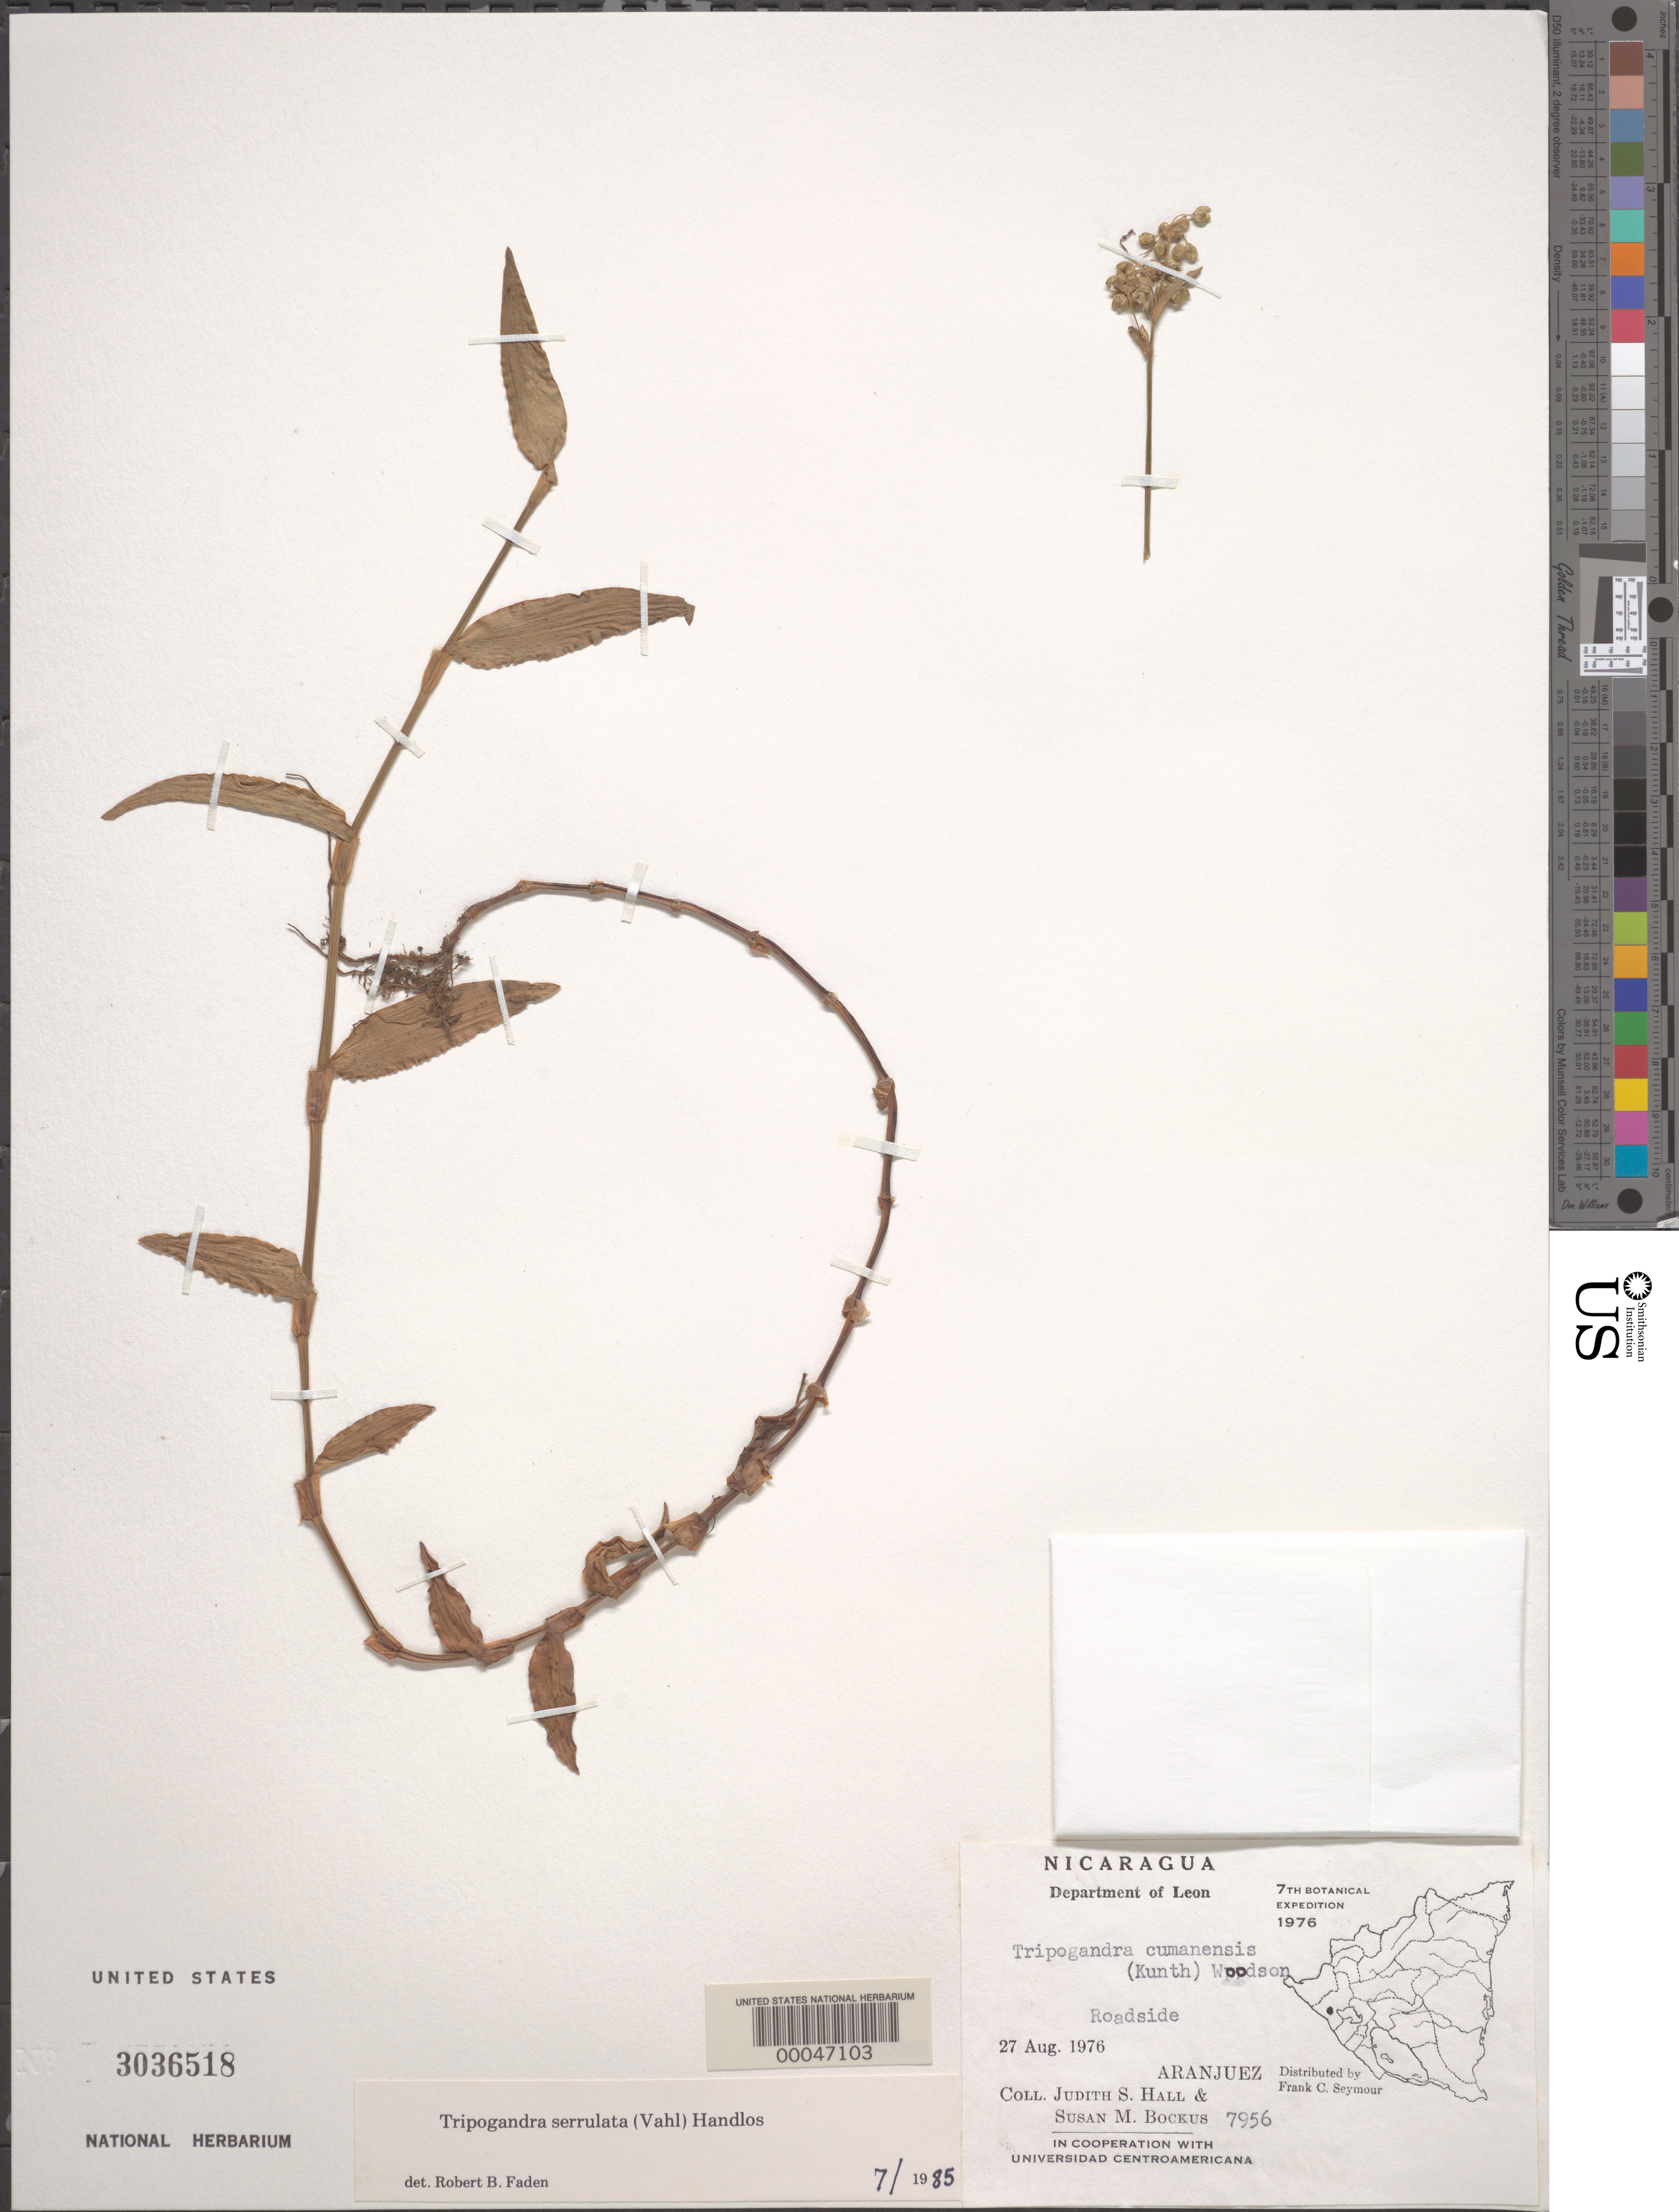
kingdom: Plantae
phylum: Tracheophyta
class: Liliopsida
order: Commelinales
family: Commelinaceae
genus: Tripogandra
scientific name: Tripogandra serrulata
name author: (Vahl) Handlos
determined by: Faden, Robert B., (US), Smithsonian Institution - National Museum of Natural History (UNITED STATES)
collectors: J. Hall & S. Bockus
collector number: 7956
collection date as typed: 27 Aug 1976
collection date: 1976-08-27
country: Nicaragua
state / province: León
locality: Aranjuez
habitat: Roadside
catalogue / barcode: US 3036518